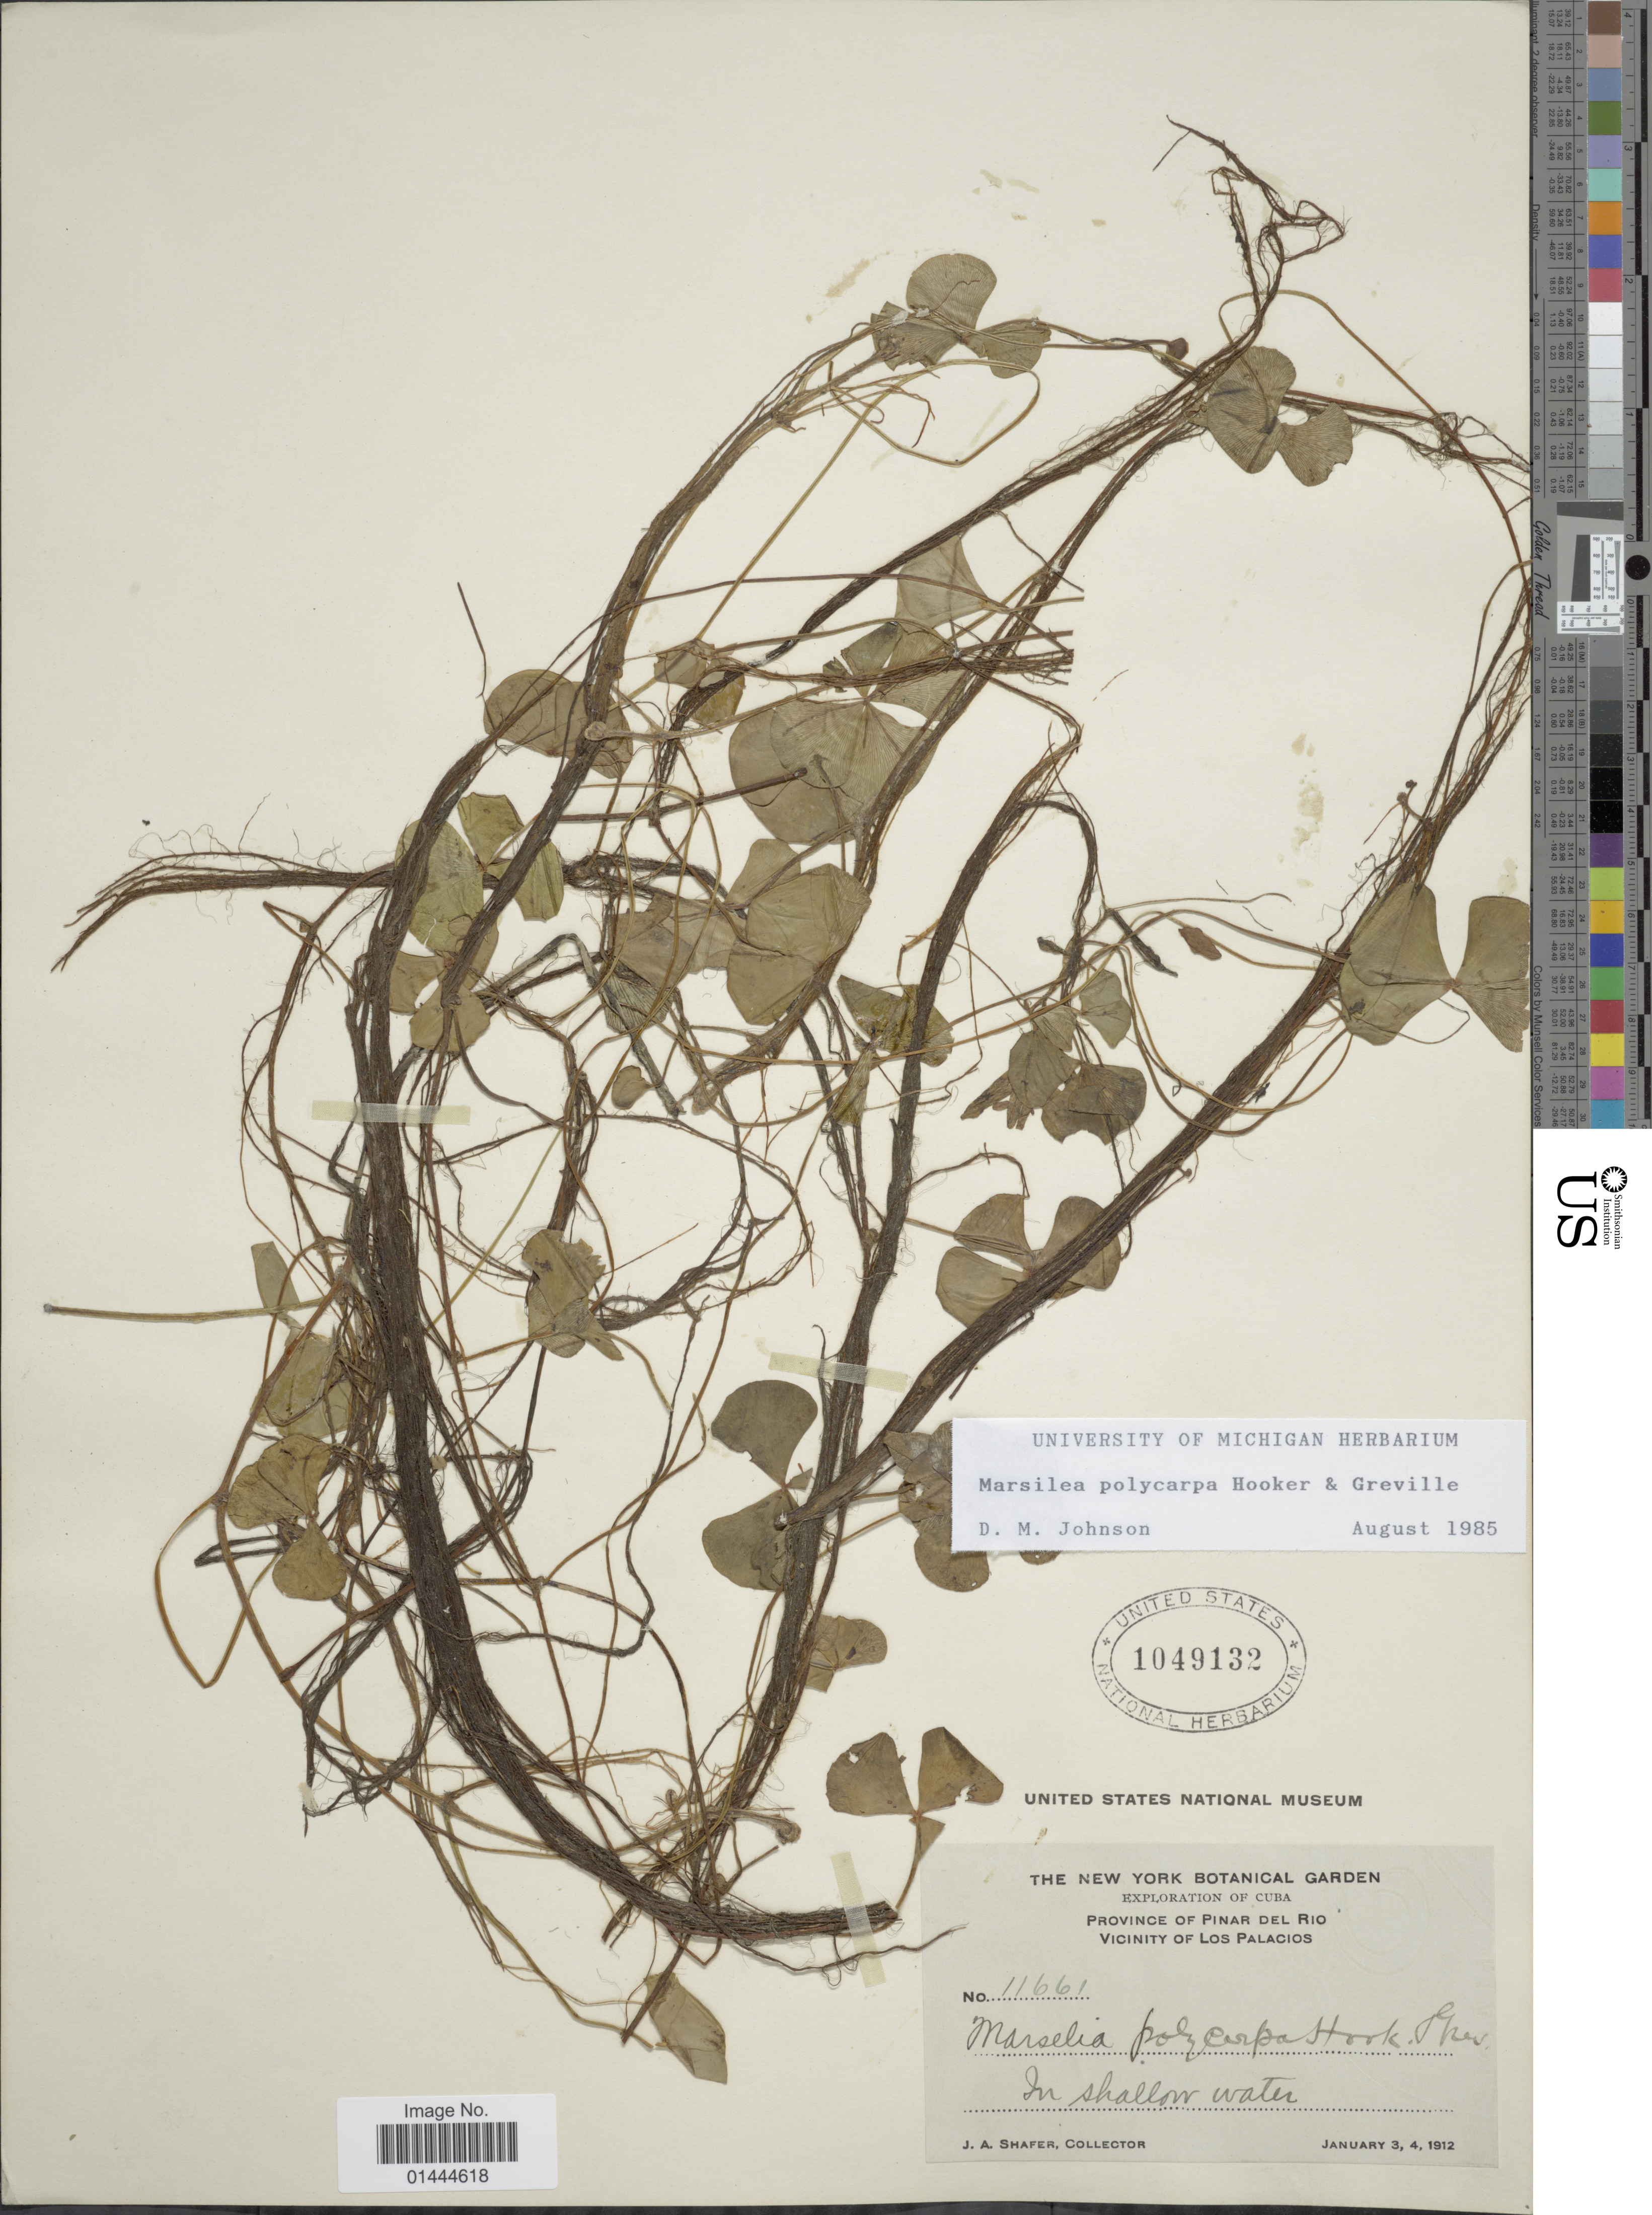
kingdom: Plantae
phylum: Tracheophyta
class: Polypodiopsida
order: Salviniales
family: Marsileaceae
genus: Marsilea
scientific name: Marsilea polycarpa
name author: Hook. & Grev.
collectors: J. A. Shafer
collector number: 11661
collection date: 1912-01-03/1912-01-04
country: Cuba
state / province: Pinar del Río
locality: Viicnity of Los Palacios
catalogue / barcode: US 1049132